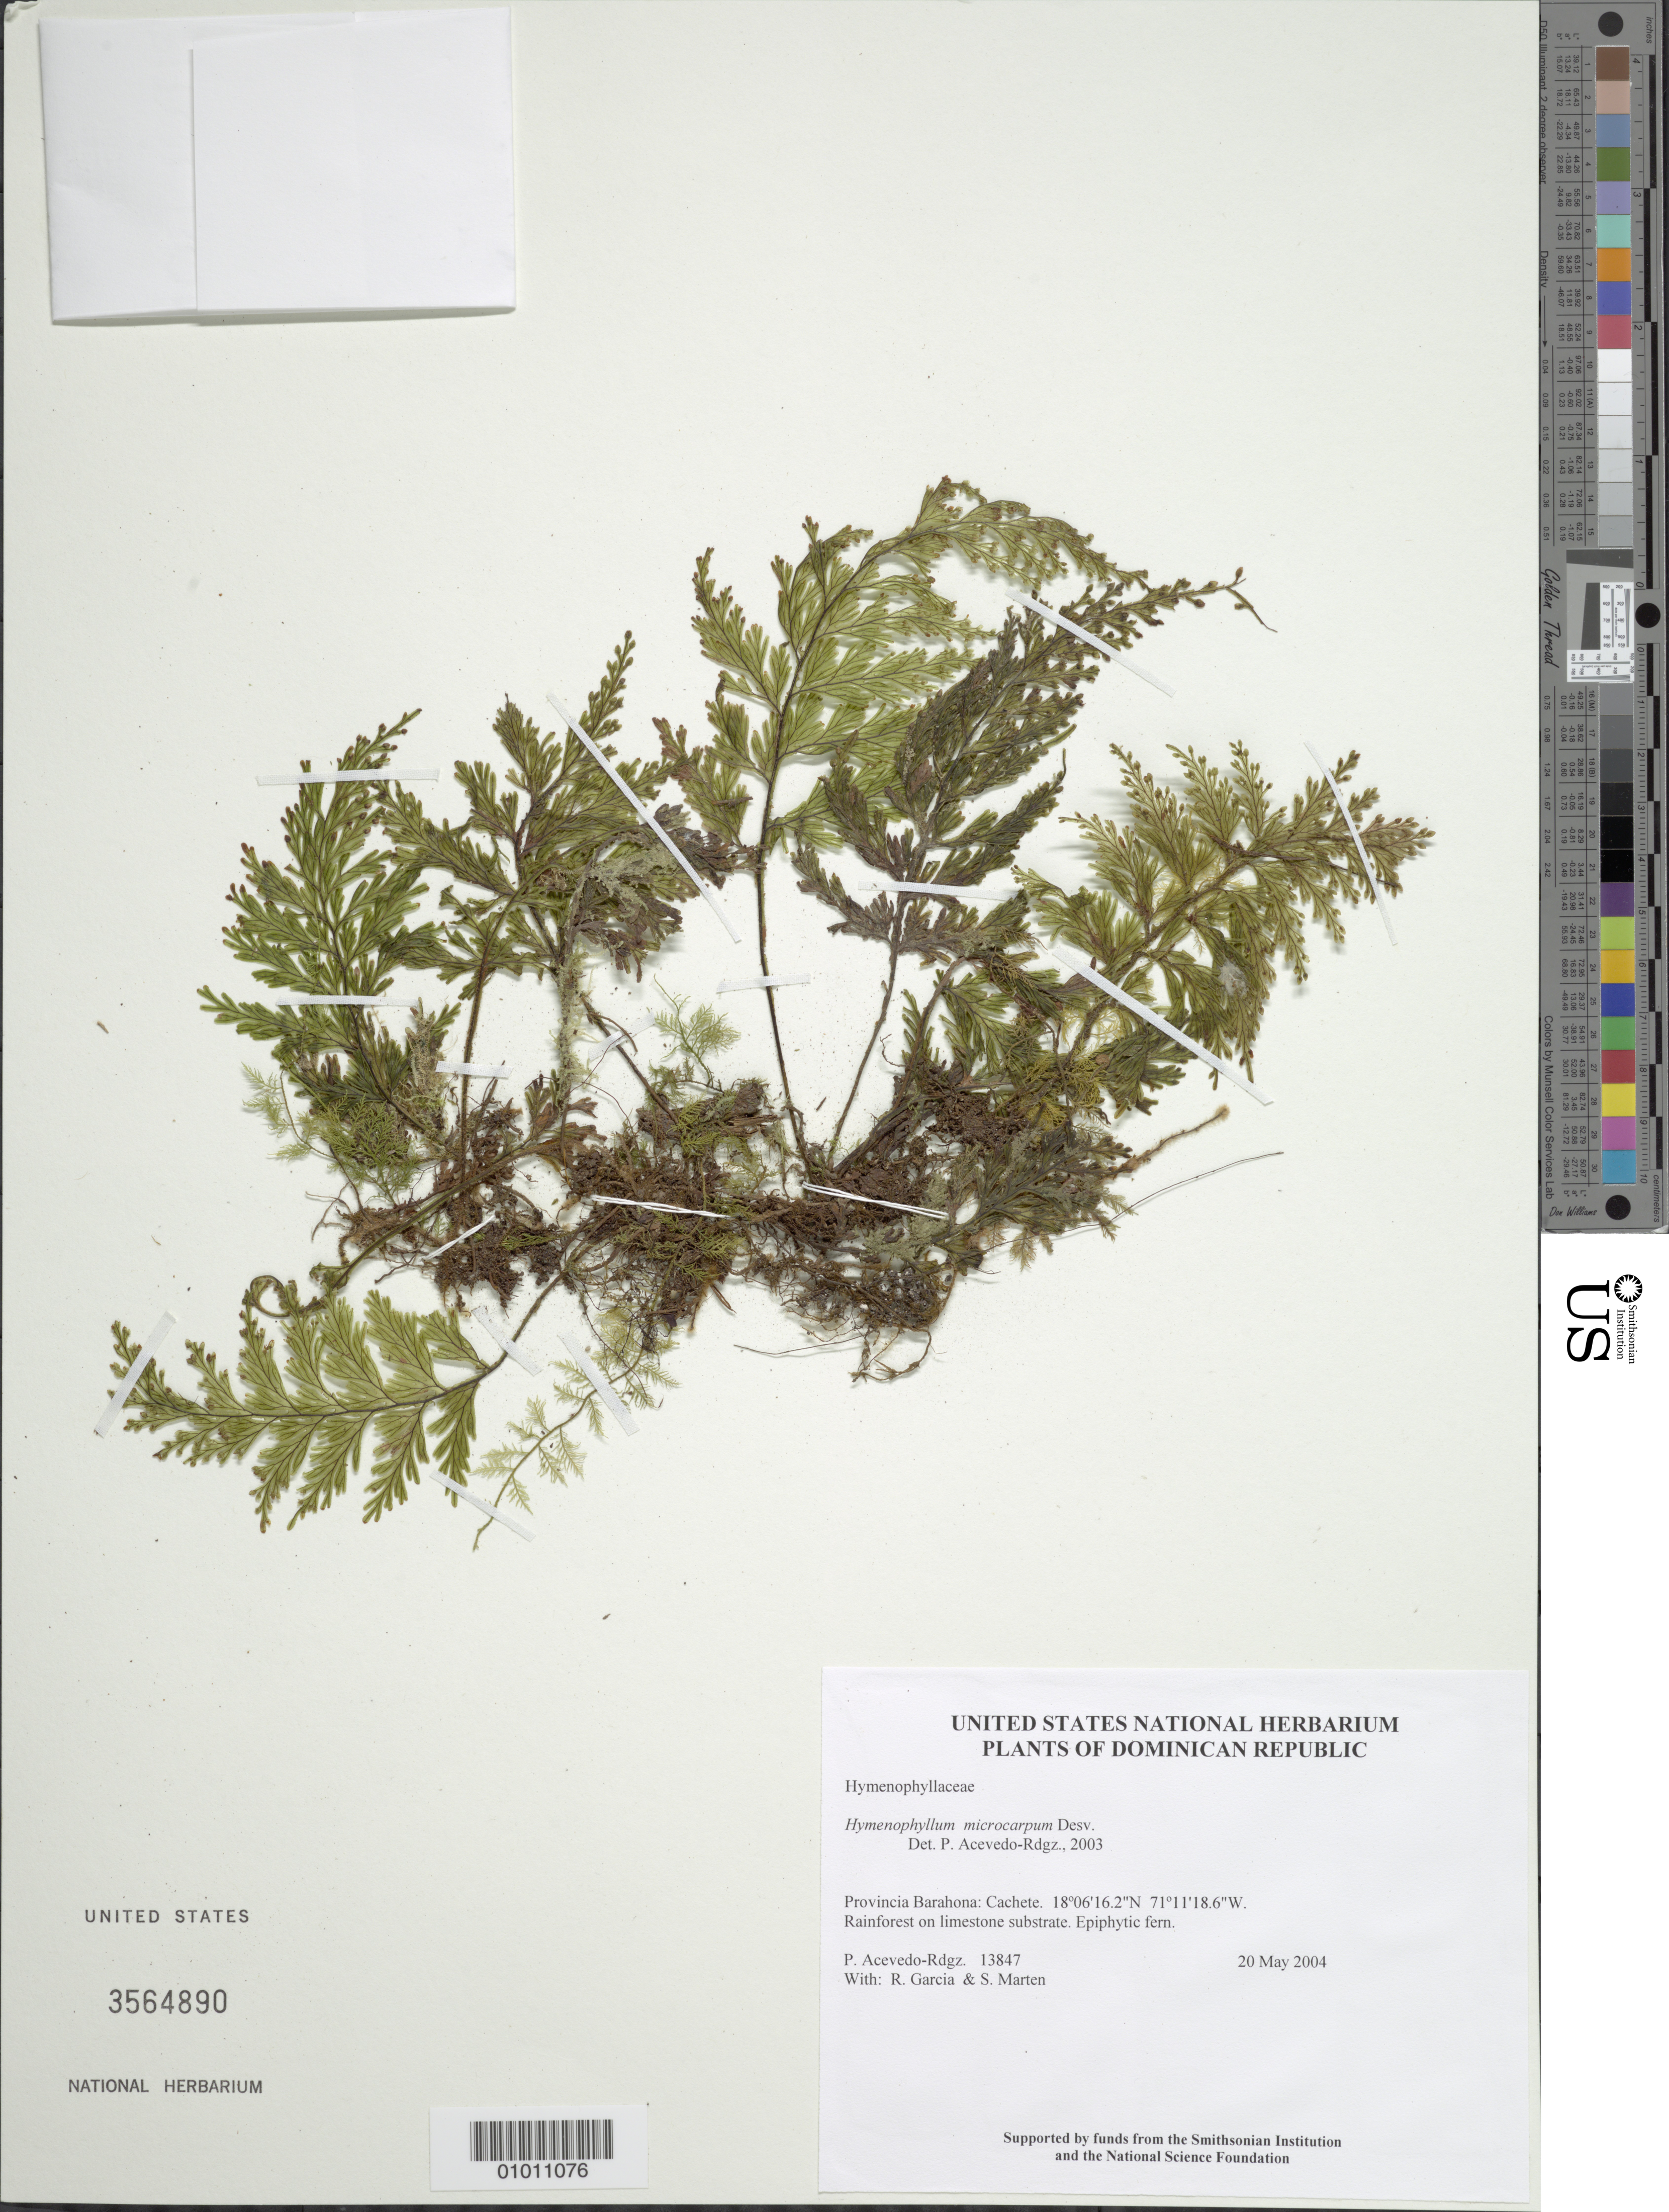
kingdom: Plantae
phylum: Tracheophyta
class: Polypodiopsida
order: Hymenophyllales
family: Hymenophyllaceae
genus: Hymenophyllum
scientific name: Hymenophyllum microcarpum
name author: (Desv.) Lellinger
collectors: P. Acevedo-Rodr., R. G. García & S. Marten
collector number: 13847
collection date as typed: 20 May 2004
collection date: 2004-05-20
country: Dominican Republic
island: Hispaniola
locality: Provincia Barahona: Cachete.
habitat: Rainforest on limestone substrate.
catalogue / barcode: US 3564890